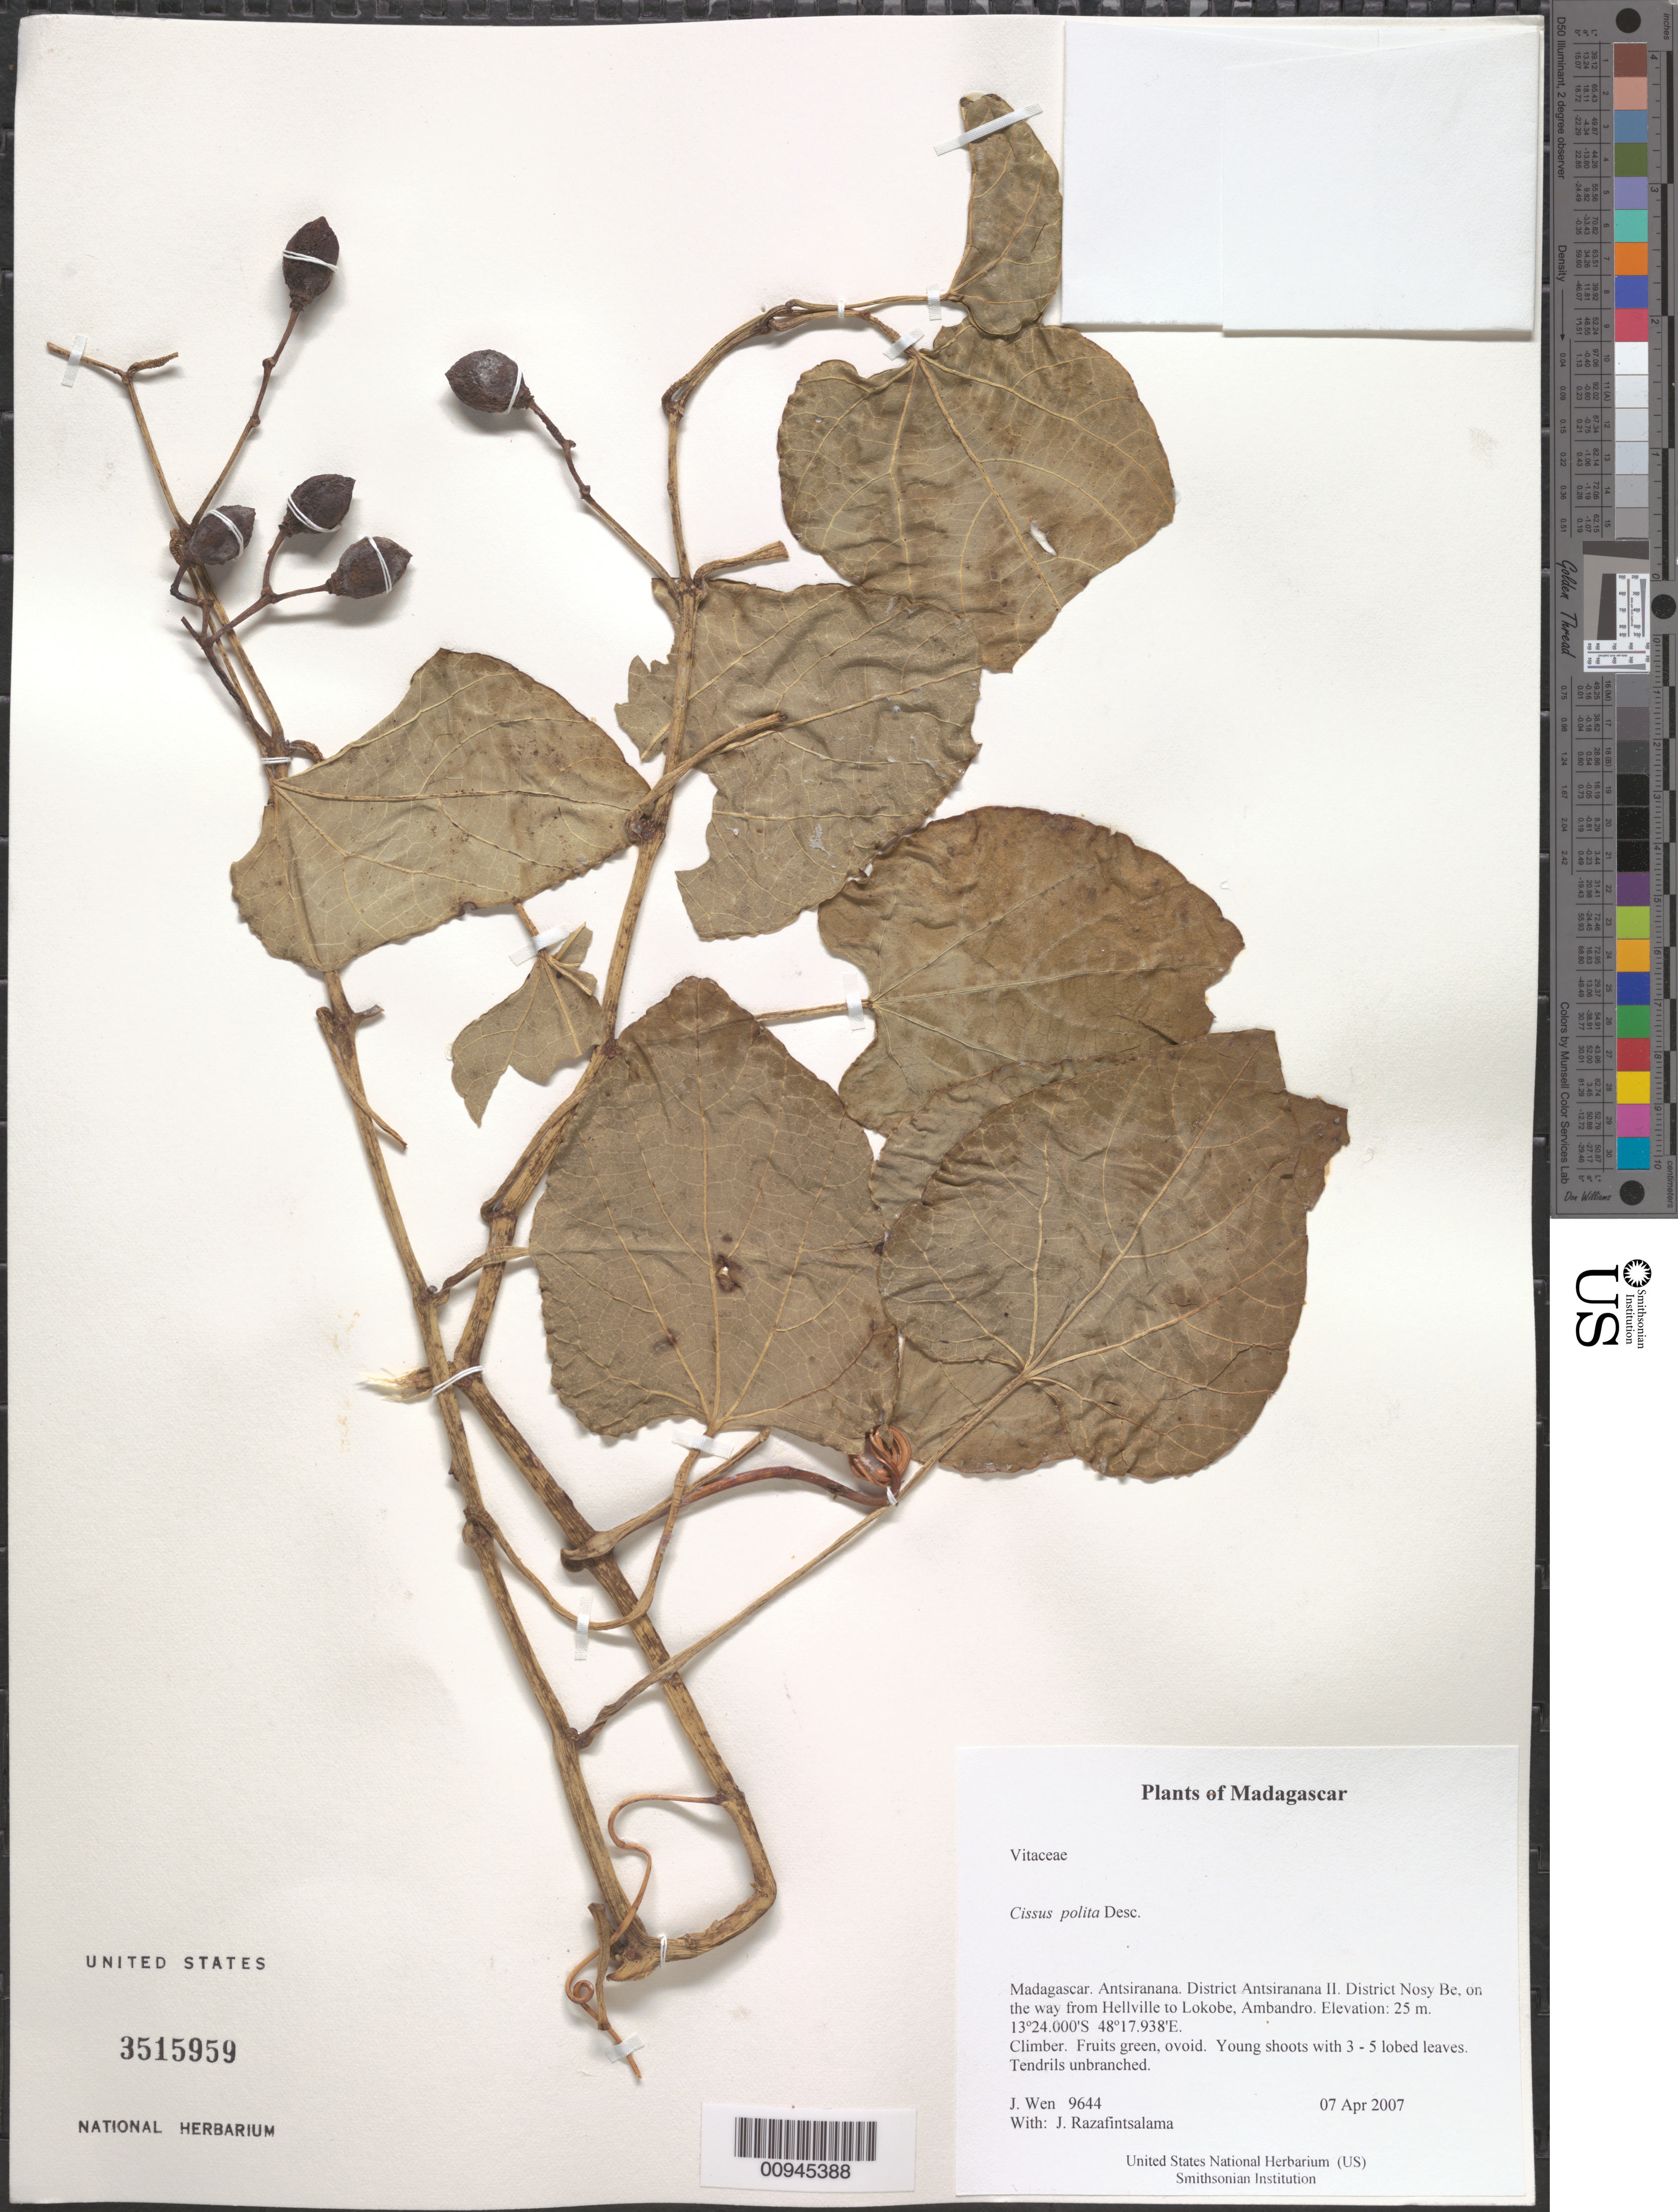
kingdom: Plantae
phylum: Tracheophyta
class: Magnoliopsida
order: Vitales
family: Vitaceae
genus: Cissus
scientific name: Cissus polita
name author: Desc.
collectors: J. Wen & J. Razafintsalama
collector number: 9644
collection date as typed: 07 Apr 2007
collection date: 2007-04-07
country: Madagascar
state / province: Diana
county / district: Nosy Be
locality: District Antsiranana II. District Nosy Be, on the way from Hellville to Lokobe, Ambandro.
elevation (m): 25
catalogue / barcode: US 3515959